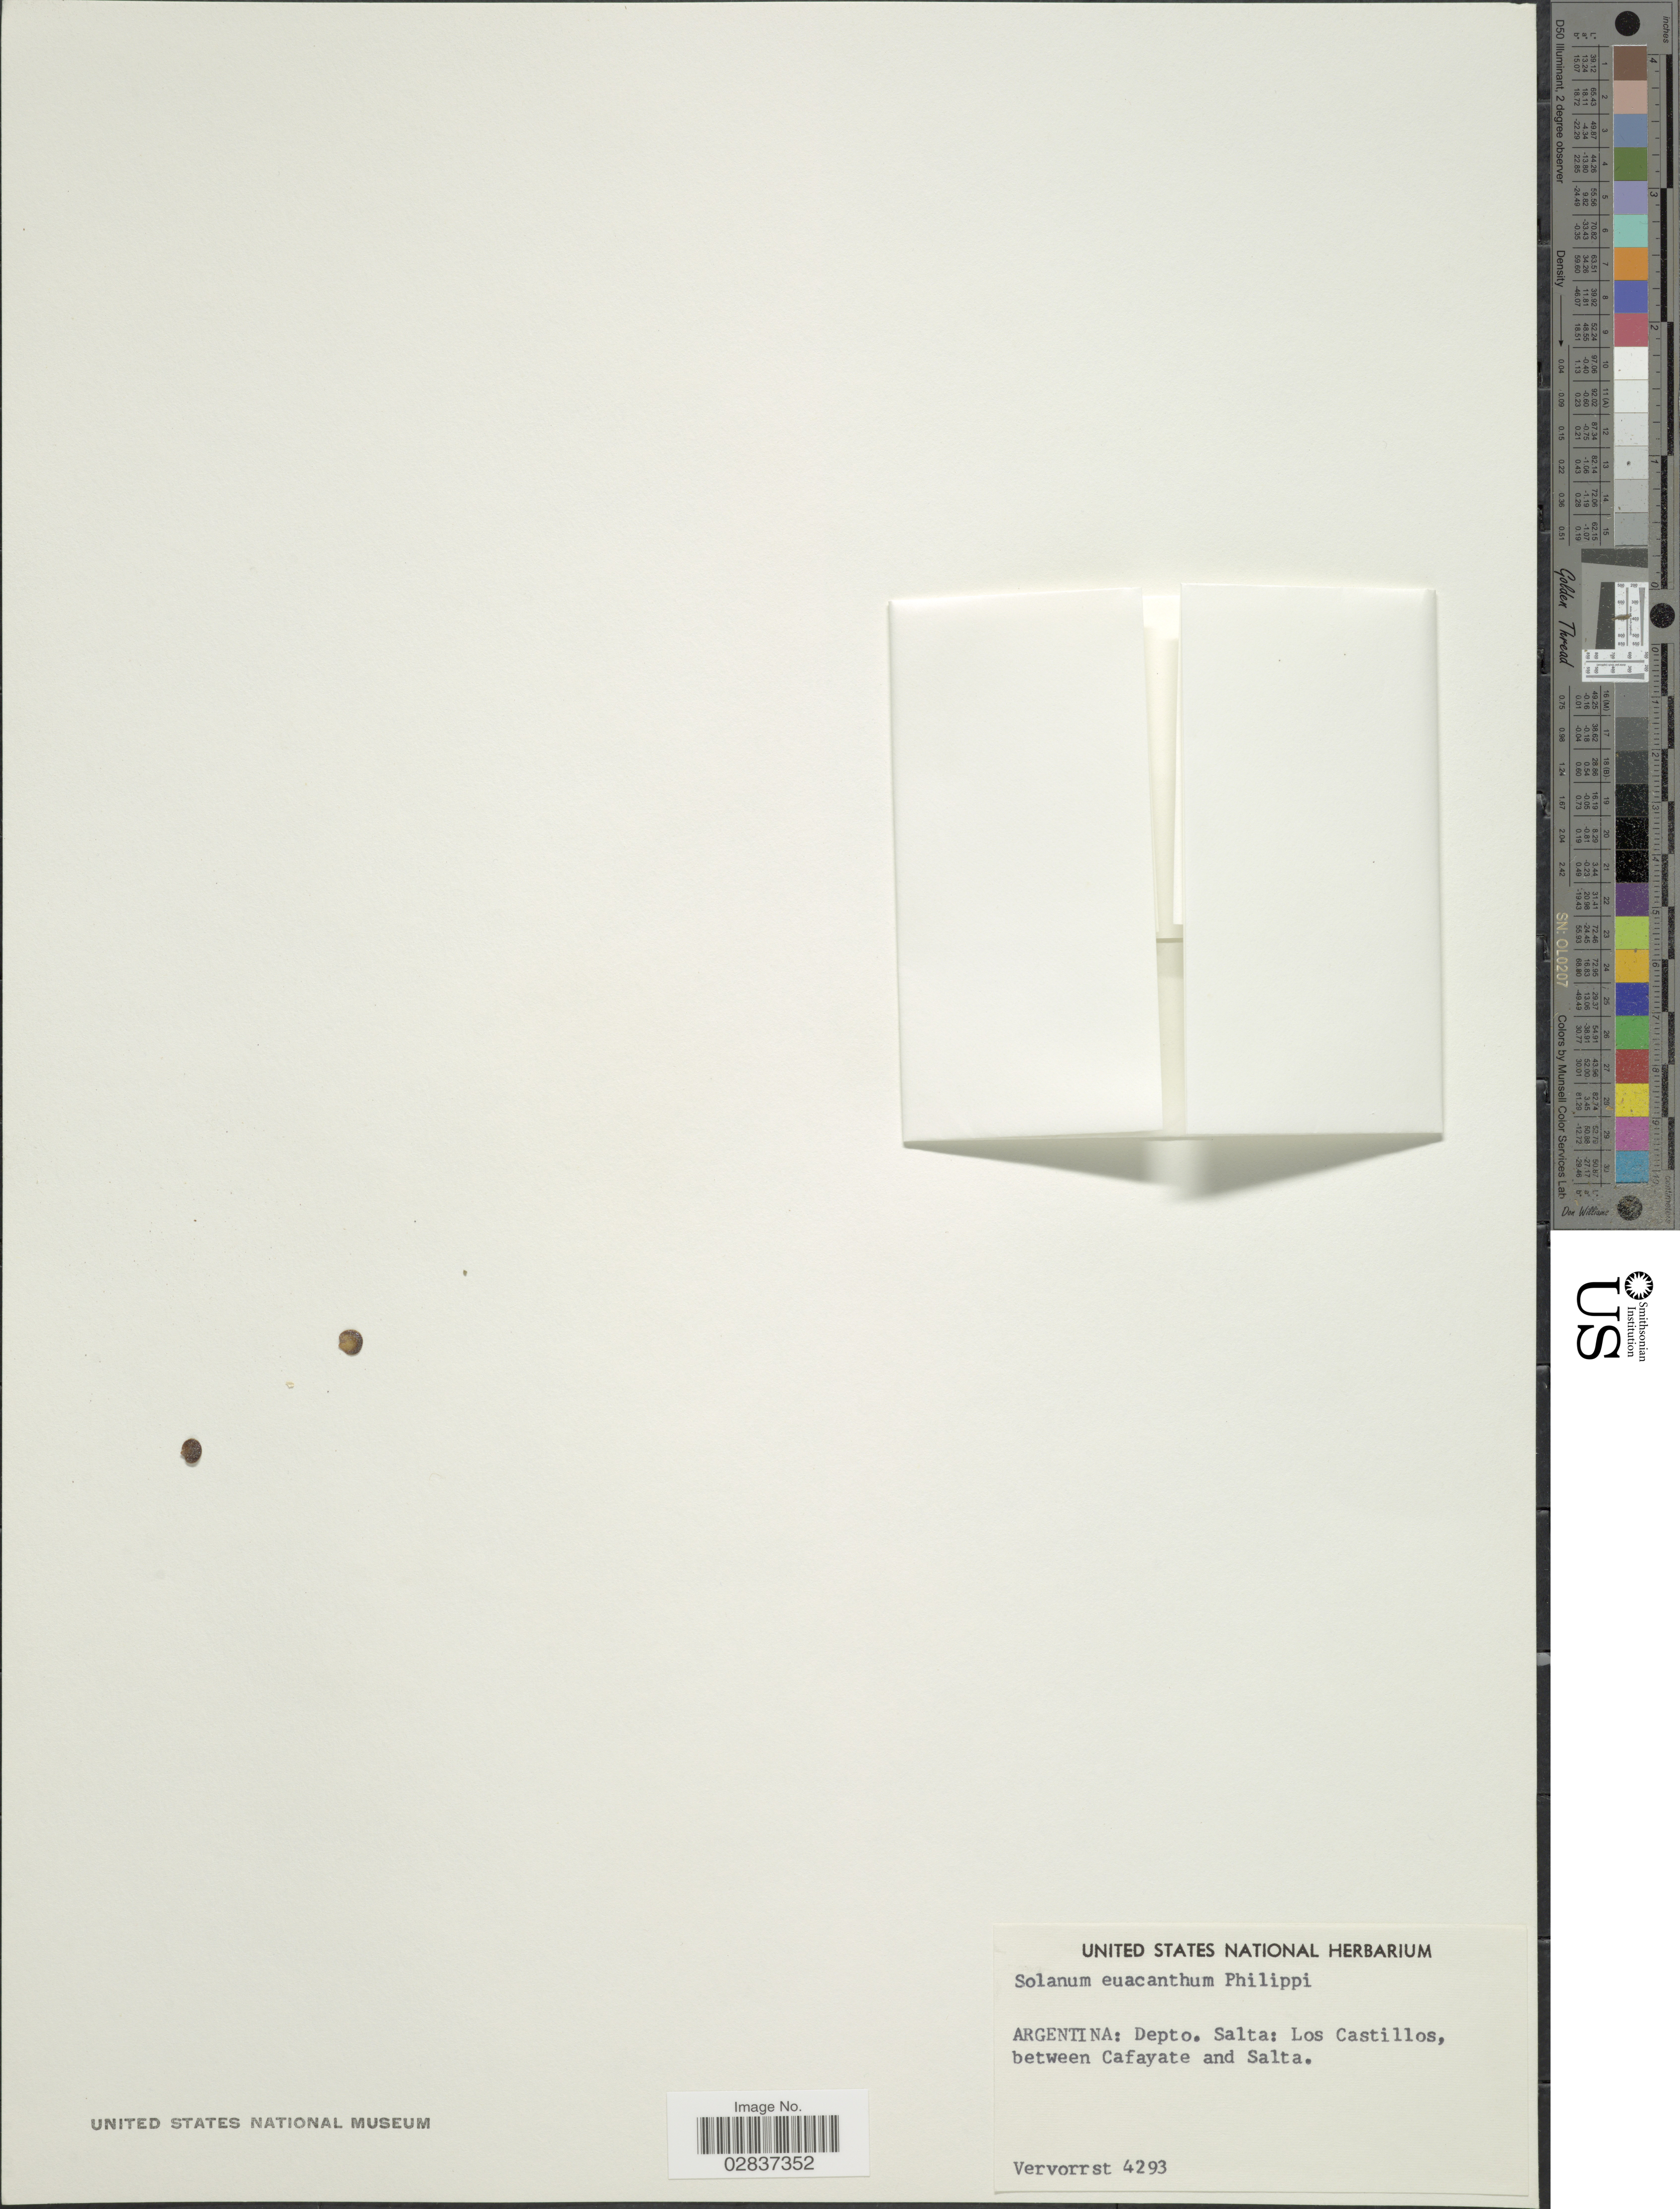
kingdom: Plantae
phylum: Tracheophyta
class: Magnoliopsida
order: Solanales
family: Solanaceae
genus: Solanum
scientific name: Solanum euacanthum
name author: Phil.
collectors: Vervorrst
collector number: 4293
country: Argentina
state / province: Salta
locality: Depto. Salta: Los Castillos, between Cafayate and Salta.